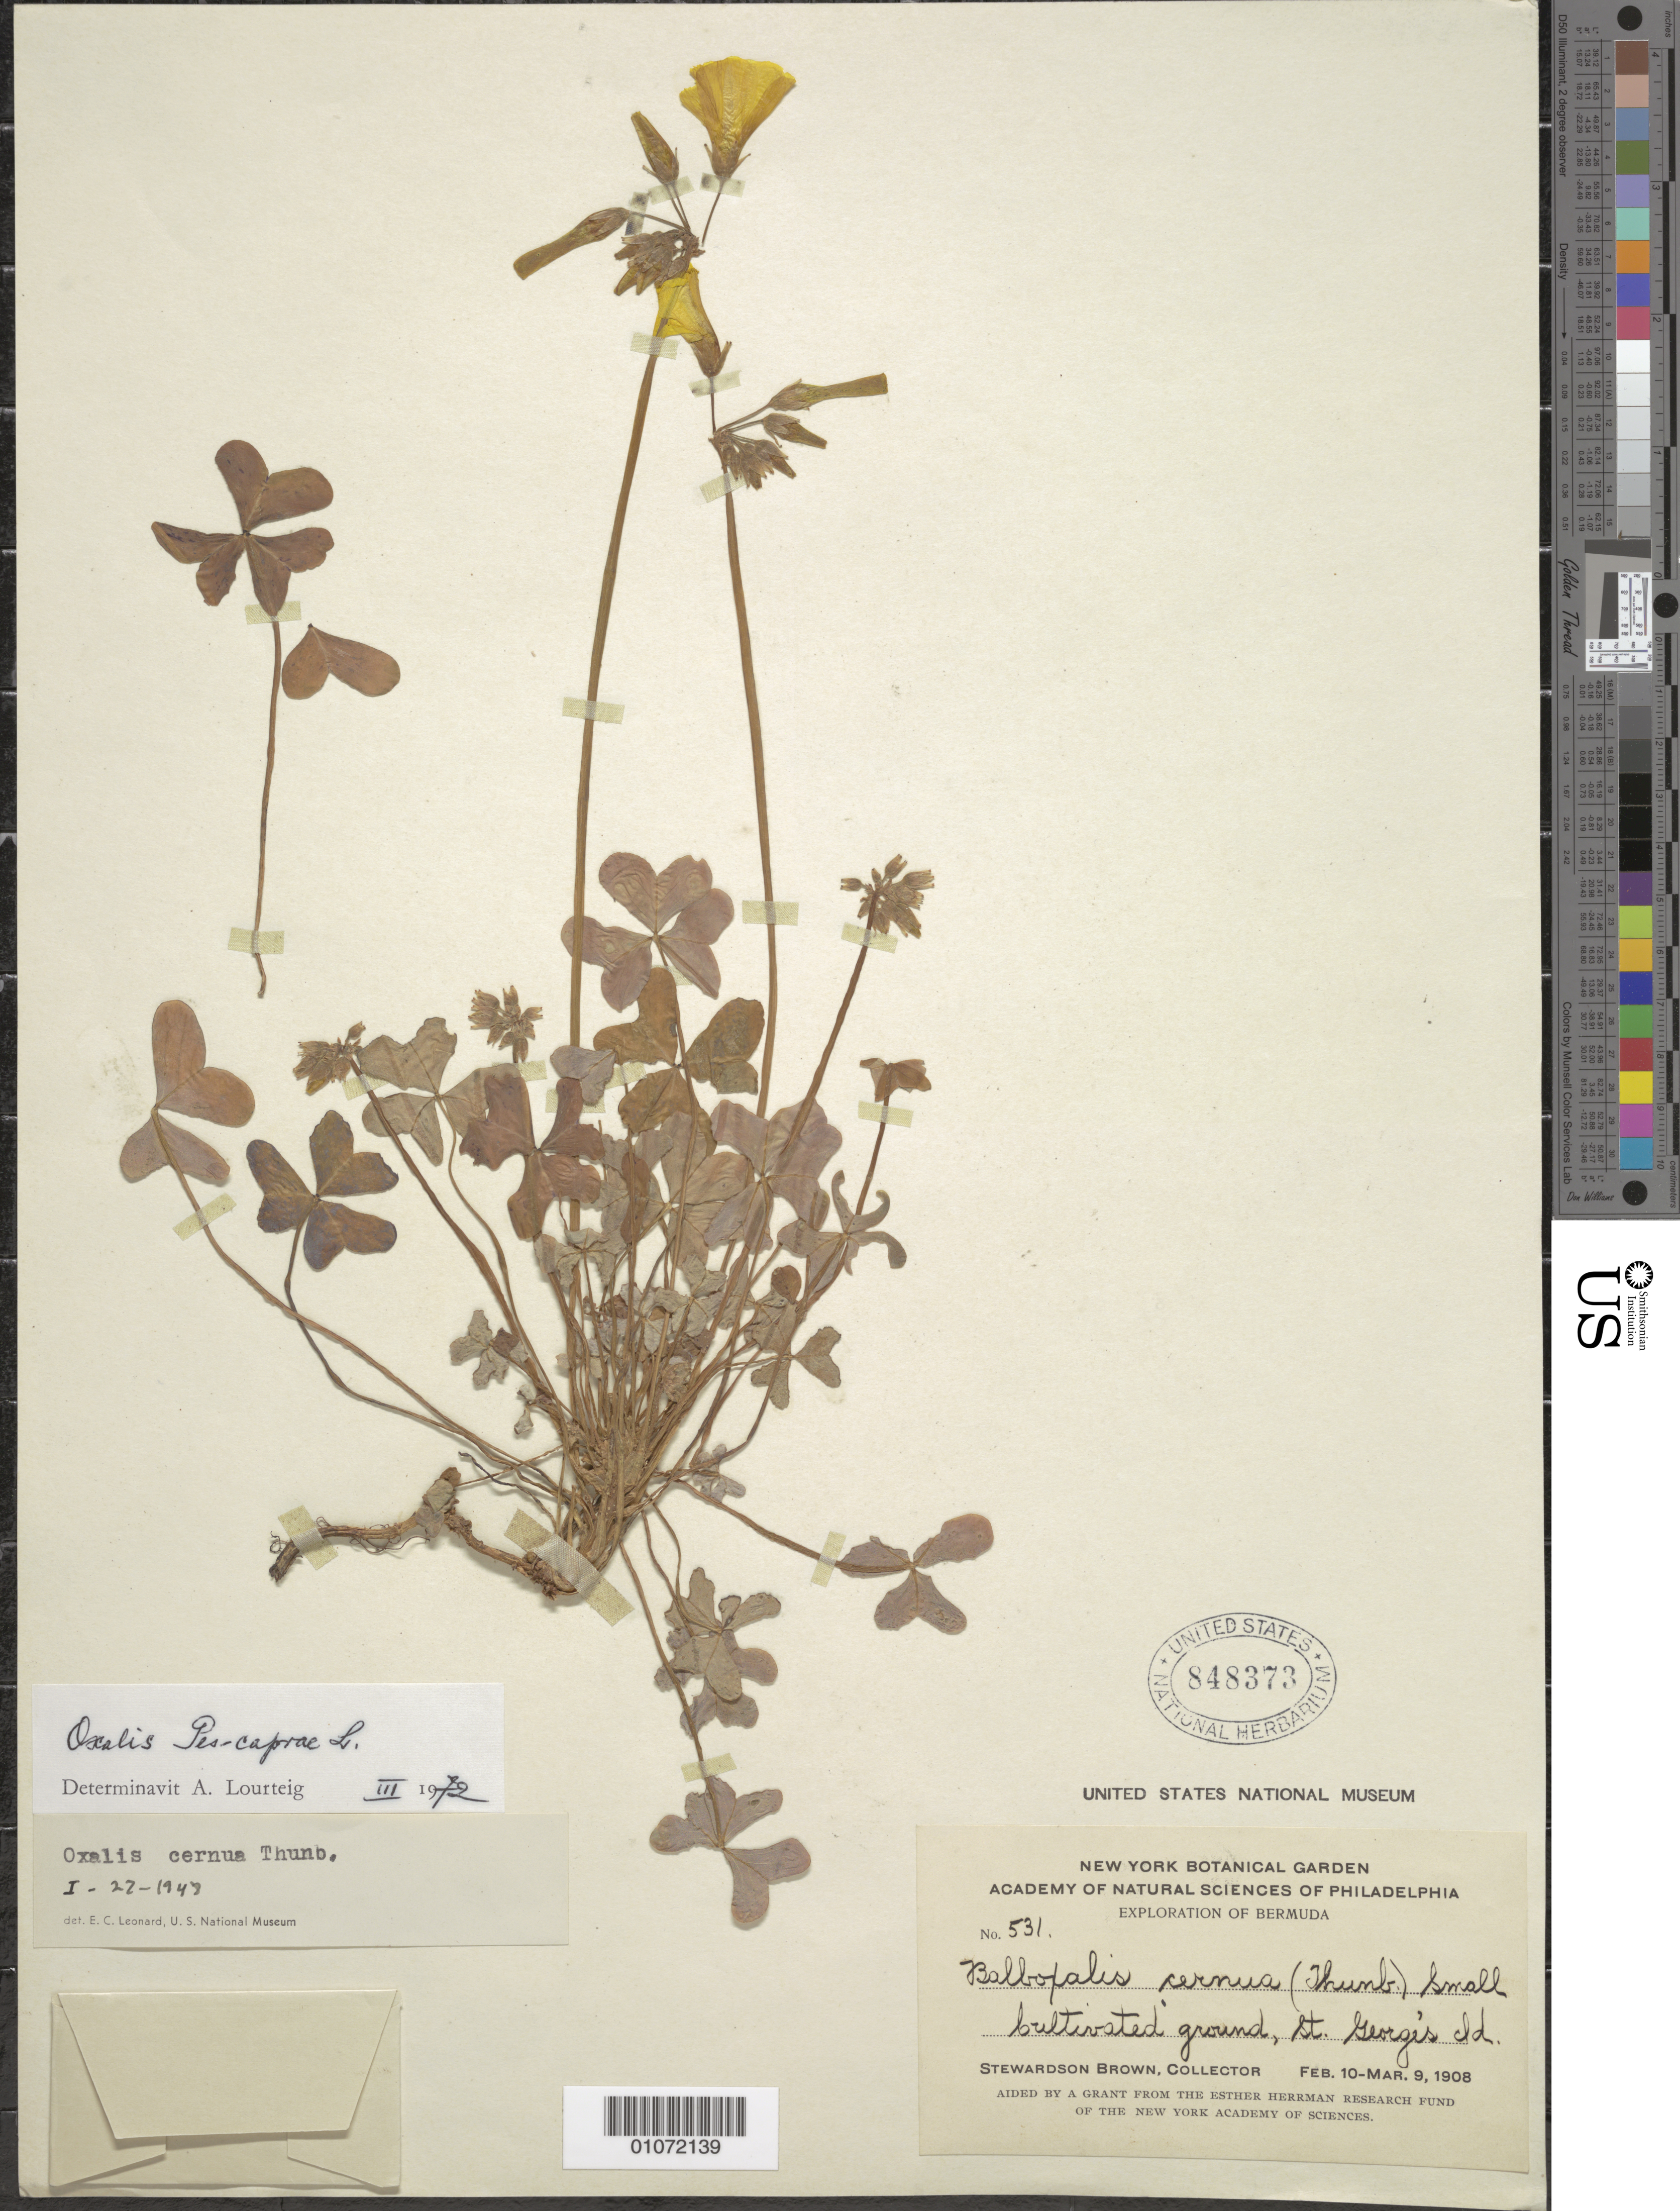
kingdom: Plantae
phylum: Tracheophyta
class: Magnoliopsida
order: Oxalidales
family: Oxalidaceae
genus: Oxalis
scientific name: Oxalis pes-caprae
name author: L.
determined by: Lourteig, A.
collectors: S. Brown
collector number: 531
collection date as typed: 10 Feb 1908 to 09 Mar 1908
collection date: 1908-02-10/1908-03-09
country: Bermuda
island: Bermuda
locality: Cultivated ground, St. George's gd.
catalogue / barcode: US 848373